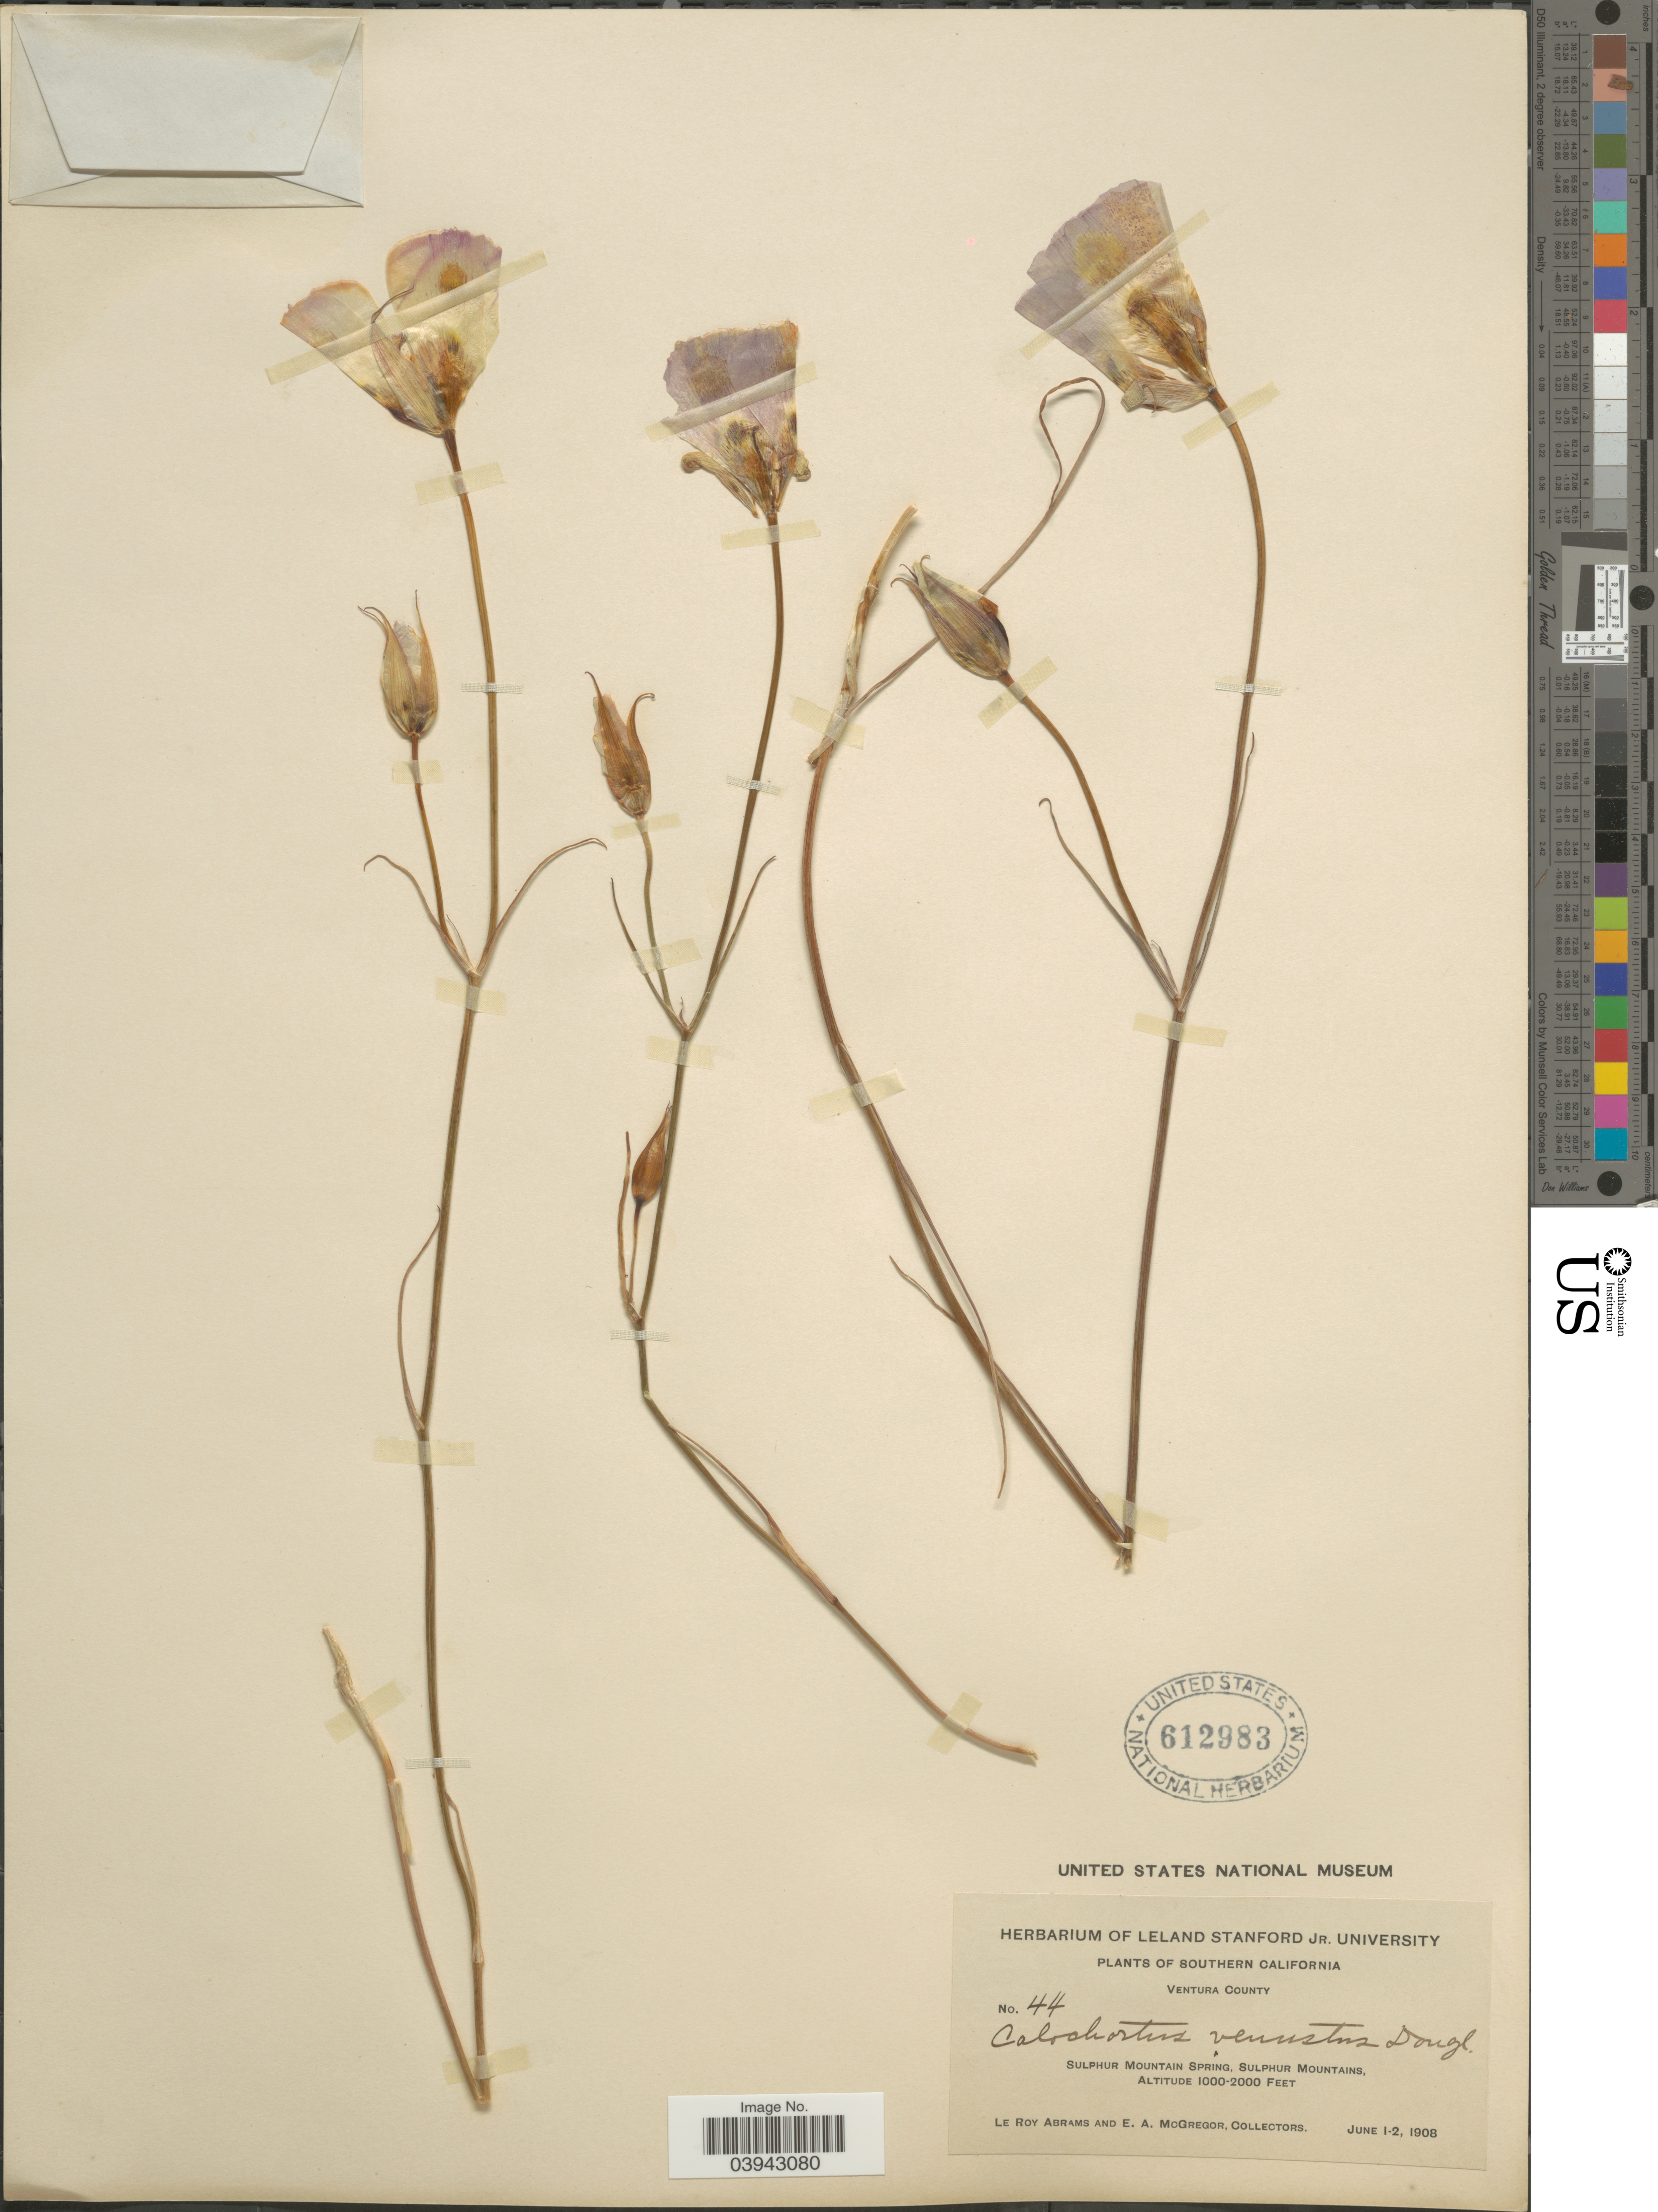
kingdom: Plantae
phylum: Tracheophyta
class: Liliopsida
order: Liliales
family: Liliaceae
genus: Calochortus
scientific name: Calochortus venustus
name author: Douglas ex Benth.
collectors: L. Abrams & E. A. McGregor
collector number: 44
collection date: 1908-06-01/1908-06-02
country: United States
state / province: California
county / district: Ventura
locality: Southern California. Ventura County. Sulphur Mountain Spring, Sulphur Mountains.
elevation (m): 305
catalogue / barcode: US 612983